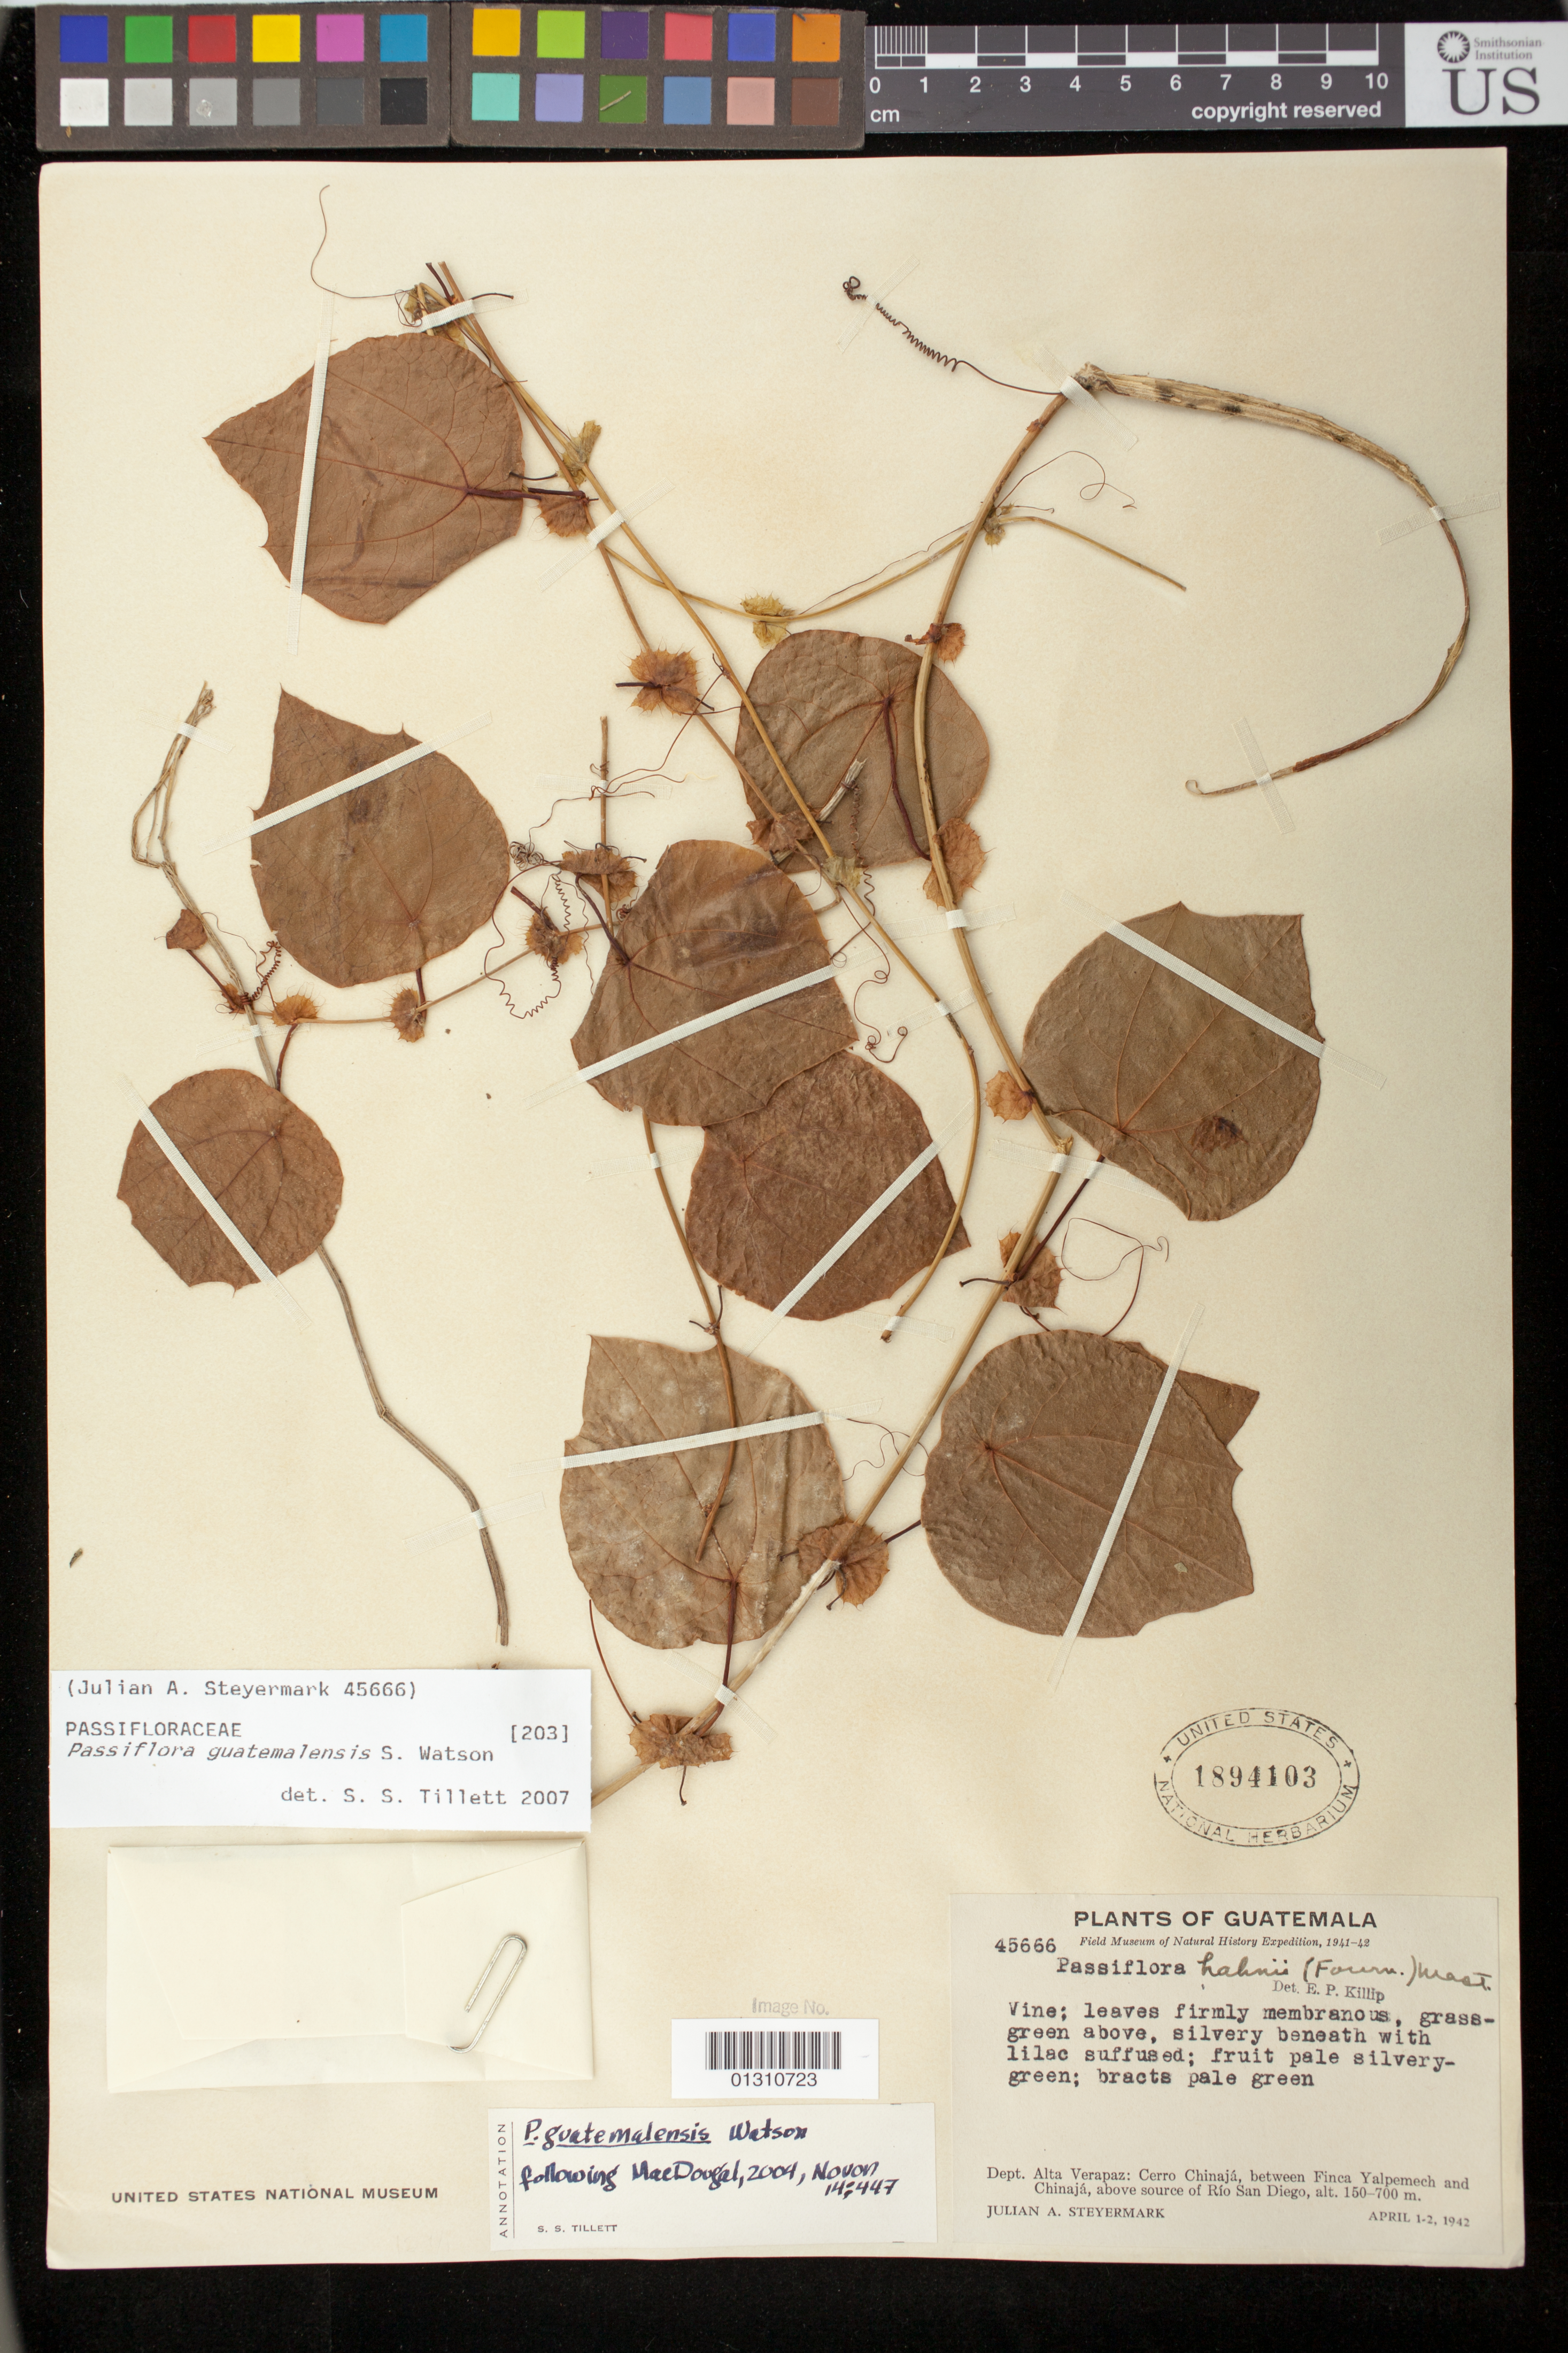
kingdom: Plantae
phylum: Tracheophyta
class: Magnoliopsida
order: Malpighiales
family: Passifloraceae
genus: Passiflora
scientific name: Passiflora guatemalensis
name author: S. Watson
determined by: Tillett, S. S.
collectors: J. Steyermark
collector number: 45666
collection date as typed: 01 Apr 1942 to 02 Apr 1942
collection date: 1942-04-01/1942-04-02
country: Guatemala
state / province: Alta Verapaz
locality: Cerro Chinaja, between Finca Yalpemech and Chinaja, above source of the Rio San Diego.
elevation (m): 150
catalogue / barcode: US 1894103